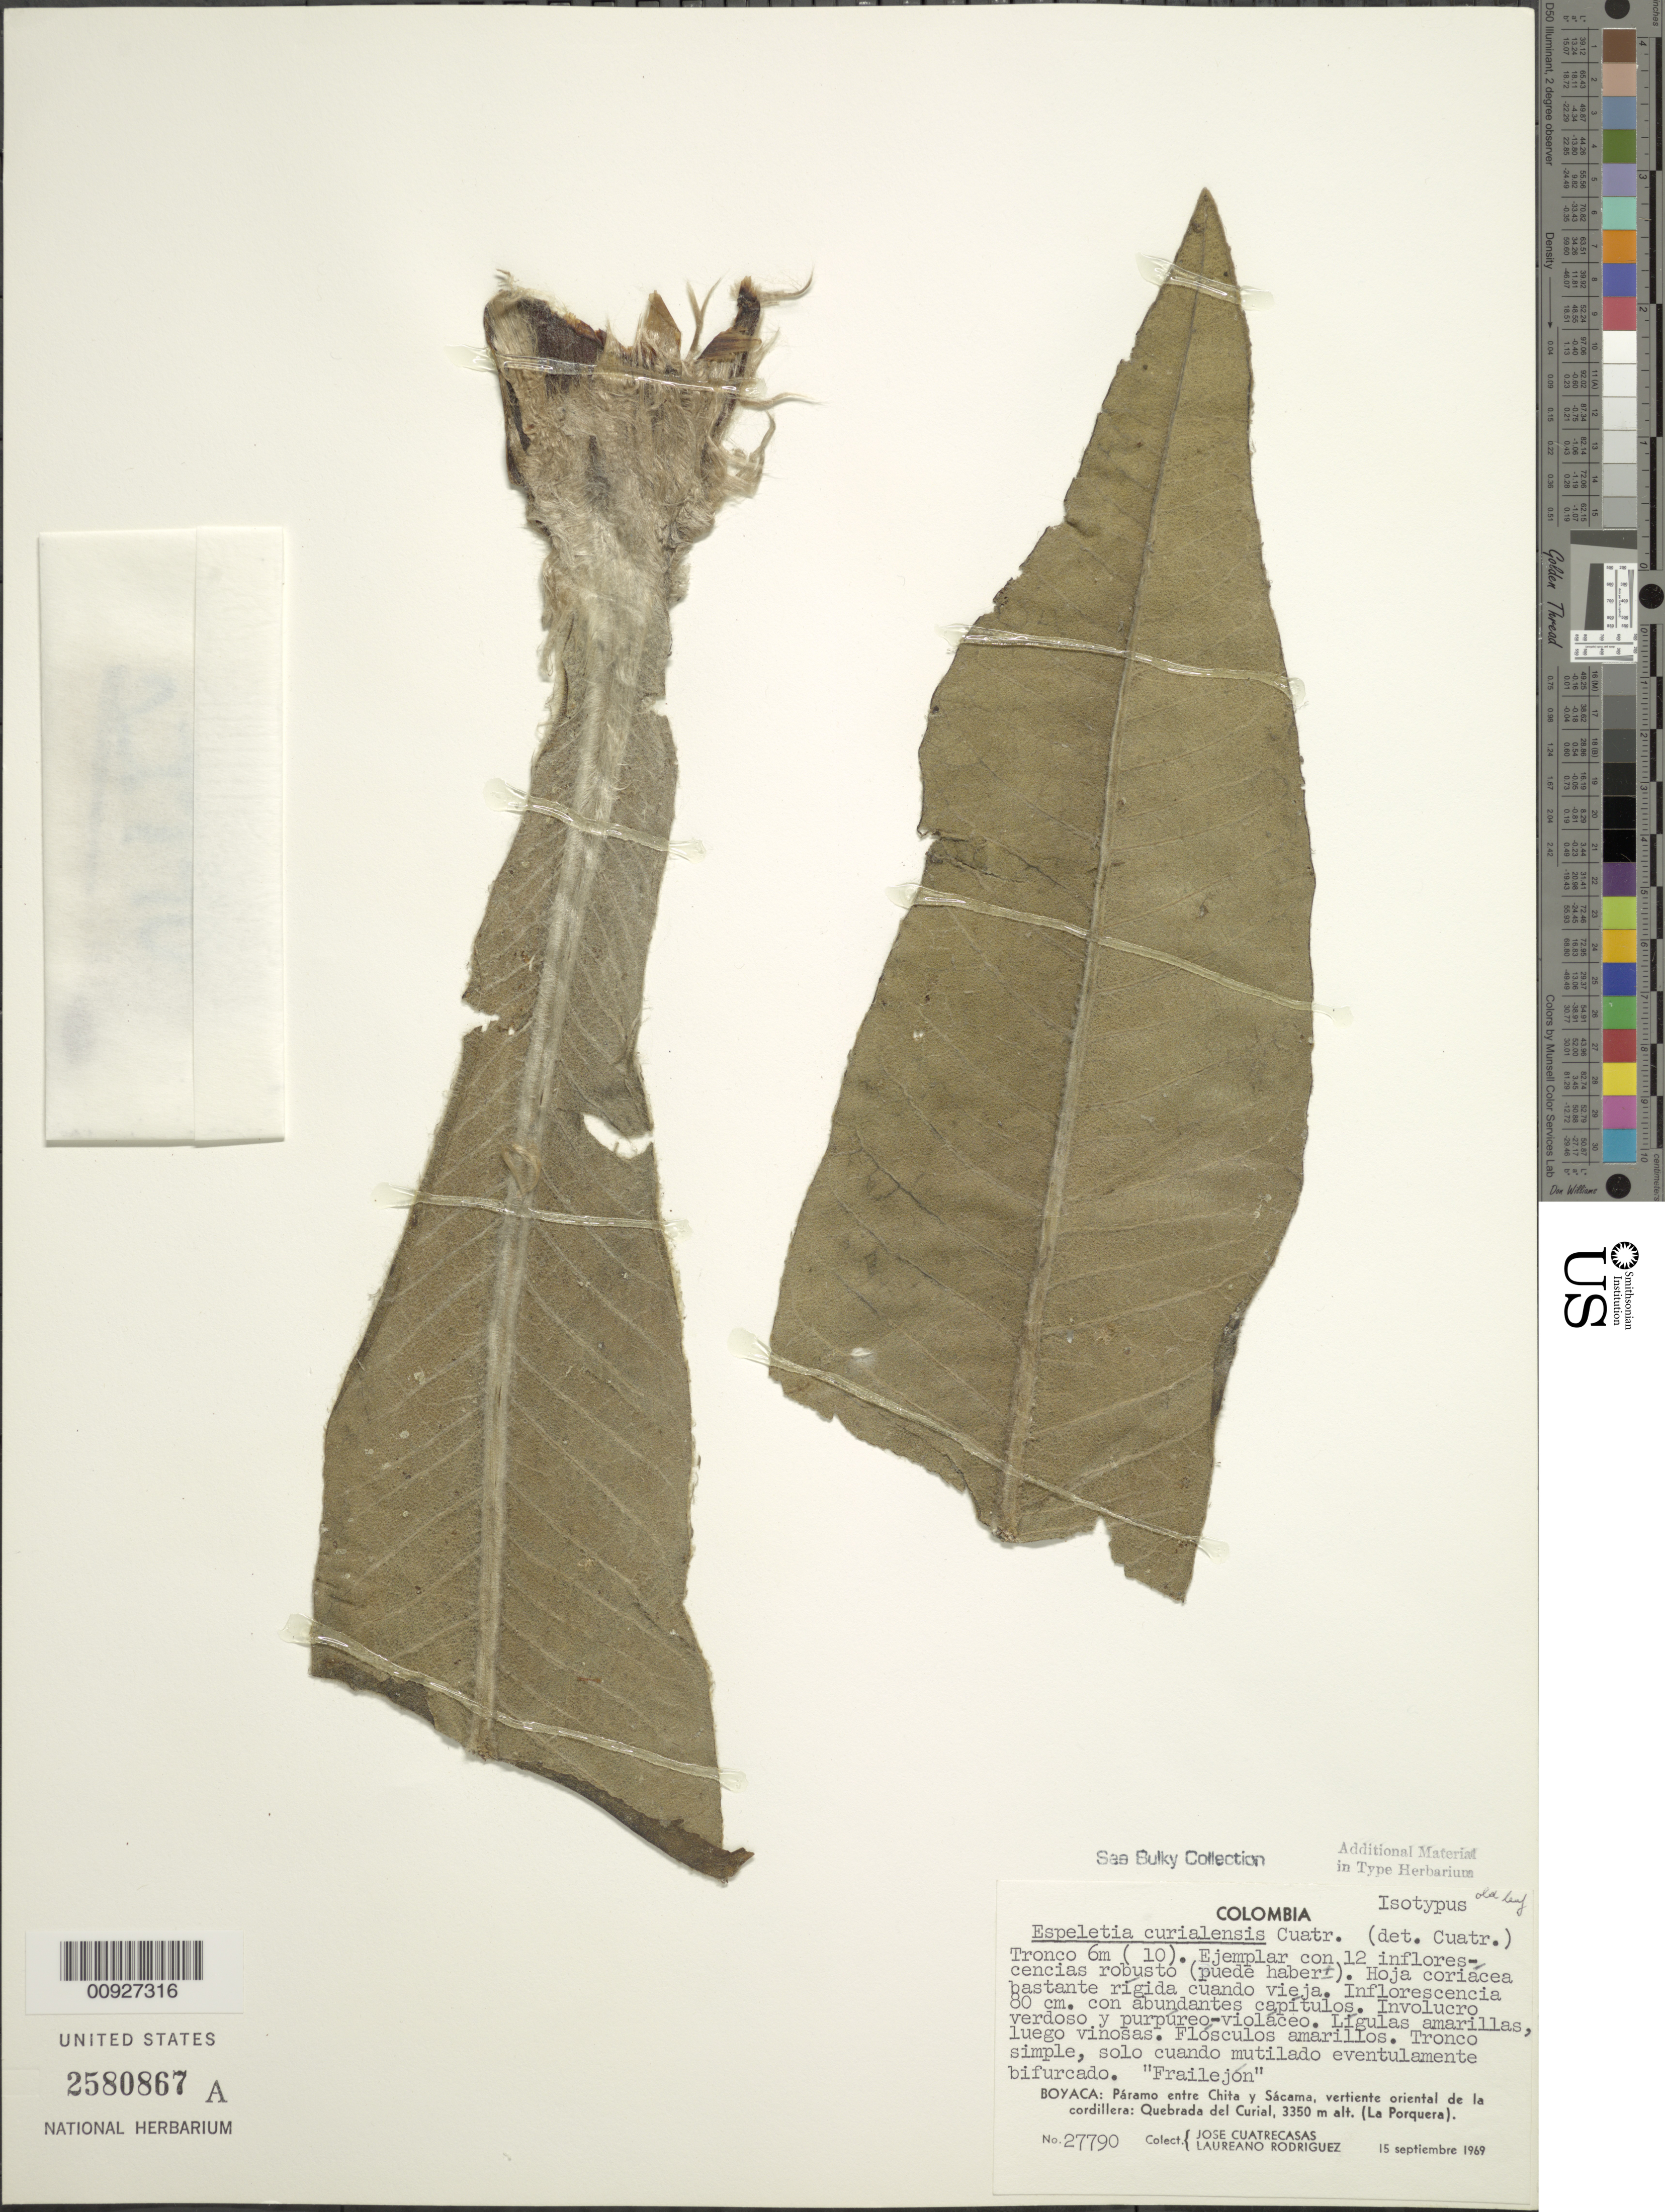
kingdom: Plantae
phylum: Tracheophyta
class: Magnoliopsida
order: Asterales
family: Asteraceae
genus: Espeletia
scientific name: Espeletia curialensis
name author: Cuatrec.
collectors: J. Cuatrecasas & L. Rodriguez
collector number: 27790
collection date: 1969-09-15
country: Colombia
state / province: Boyacá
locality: P. de Chita. Quebrada del Curial, páramo entre Chita y Sacama, La Porquera. [Quebrada del Curial, upland between Chita y Sacama, La Porquera.]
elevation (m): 3350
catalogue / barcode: US 2580867A